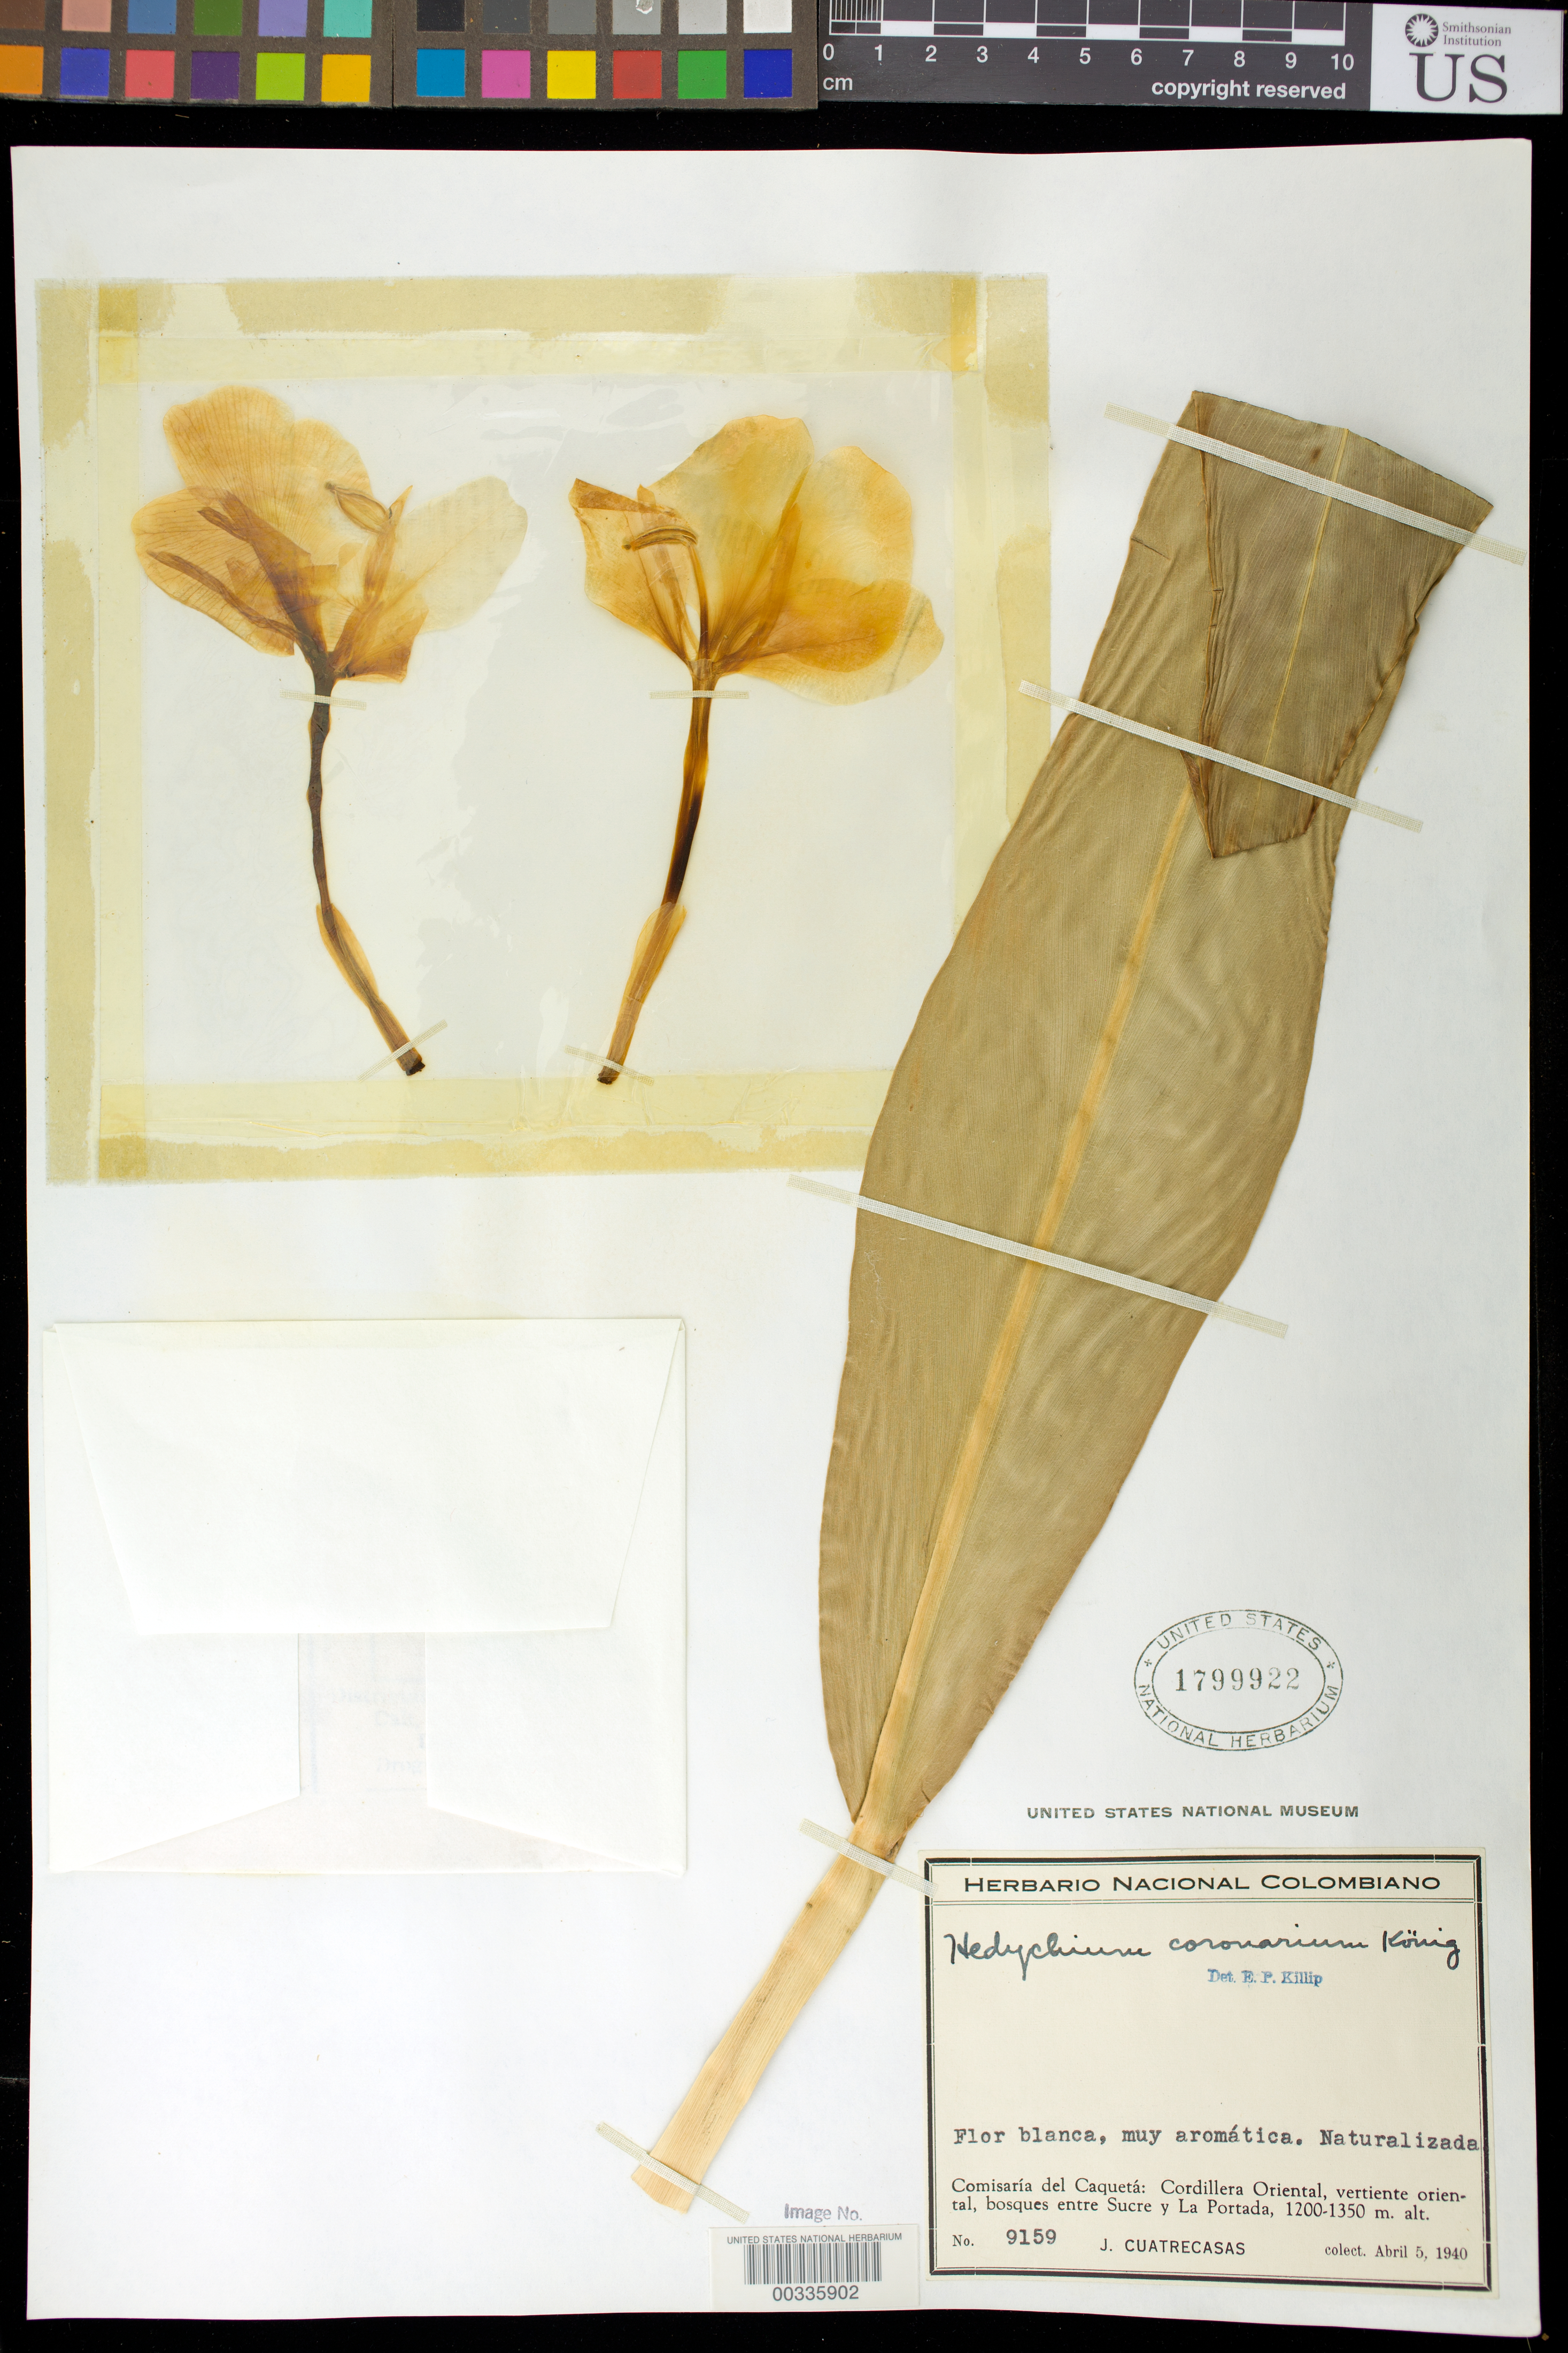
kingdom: Plantae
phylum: Tracheophyta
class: Liliopsida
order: Zingiberales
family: Zingiberaceae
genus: Hedychium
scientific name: Hedychium coronarium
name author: J. Koenig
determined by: Killip, Ellsworth P.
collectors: J. Cuatrecasas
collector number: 9159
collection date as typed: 05 Apr 1940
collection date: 1940-04-05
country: Colombia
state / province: Caquetá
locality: Cordillera Oriental, Vertiente Oriental, Bosques entre Sucre y La Portada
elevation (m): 1200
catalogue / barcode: US 1799922